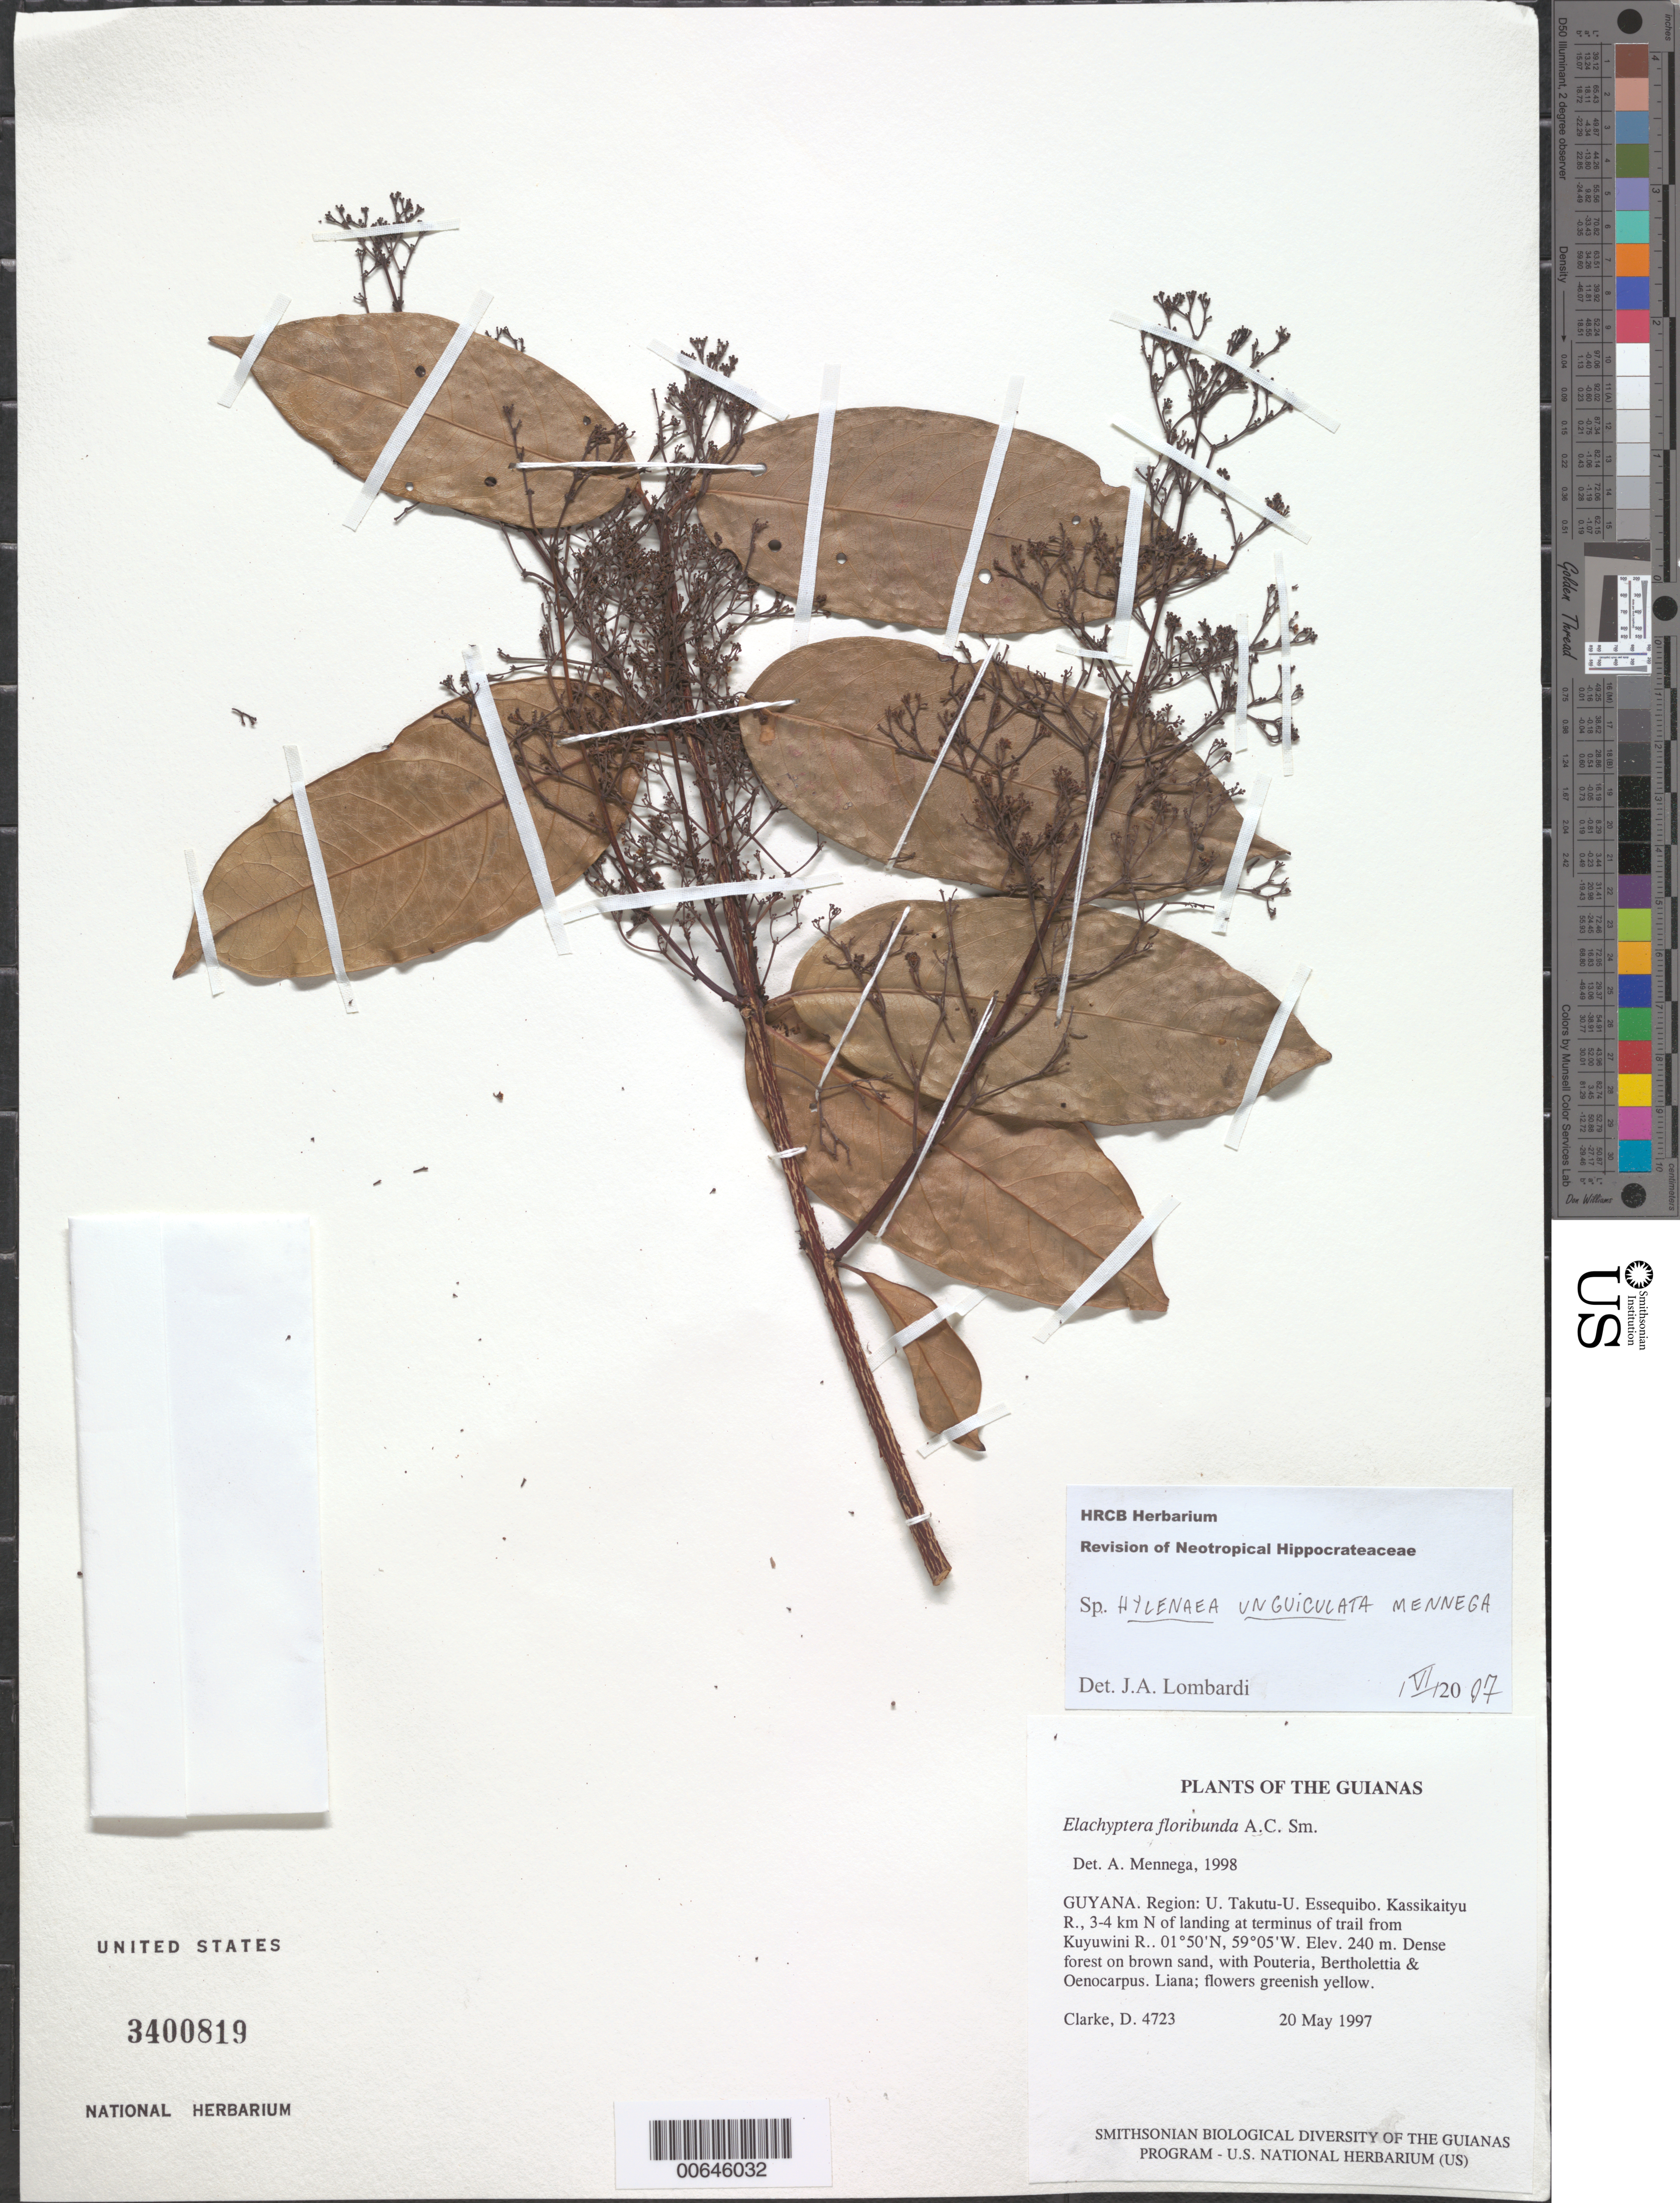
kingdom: Plantae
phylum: Tracheophyta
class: Magnoliopsida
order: Celastrales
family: Celastraceae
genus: Hylenaea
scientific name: Hylenaea unguiculata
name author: Mennega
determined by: Lombardi, Julio A.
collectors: H. D. Clarke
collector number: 4723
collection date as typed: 20 May 1997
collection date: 1997-05-20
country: Guyana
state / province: U. Takutu-U. Essequibo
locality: Kassikaityu R., 3-4 km N of landing at terminus of trail from Kuyuwini R.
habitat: Dense forest on brown sand, with Pouteria, Bertholettia & Oenocarpus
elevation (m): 240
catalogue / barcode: US 3400819